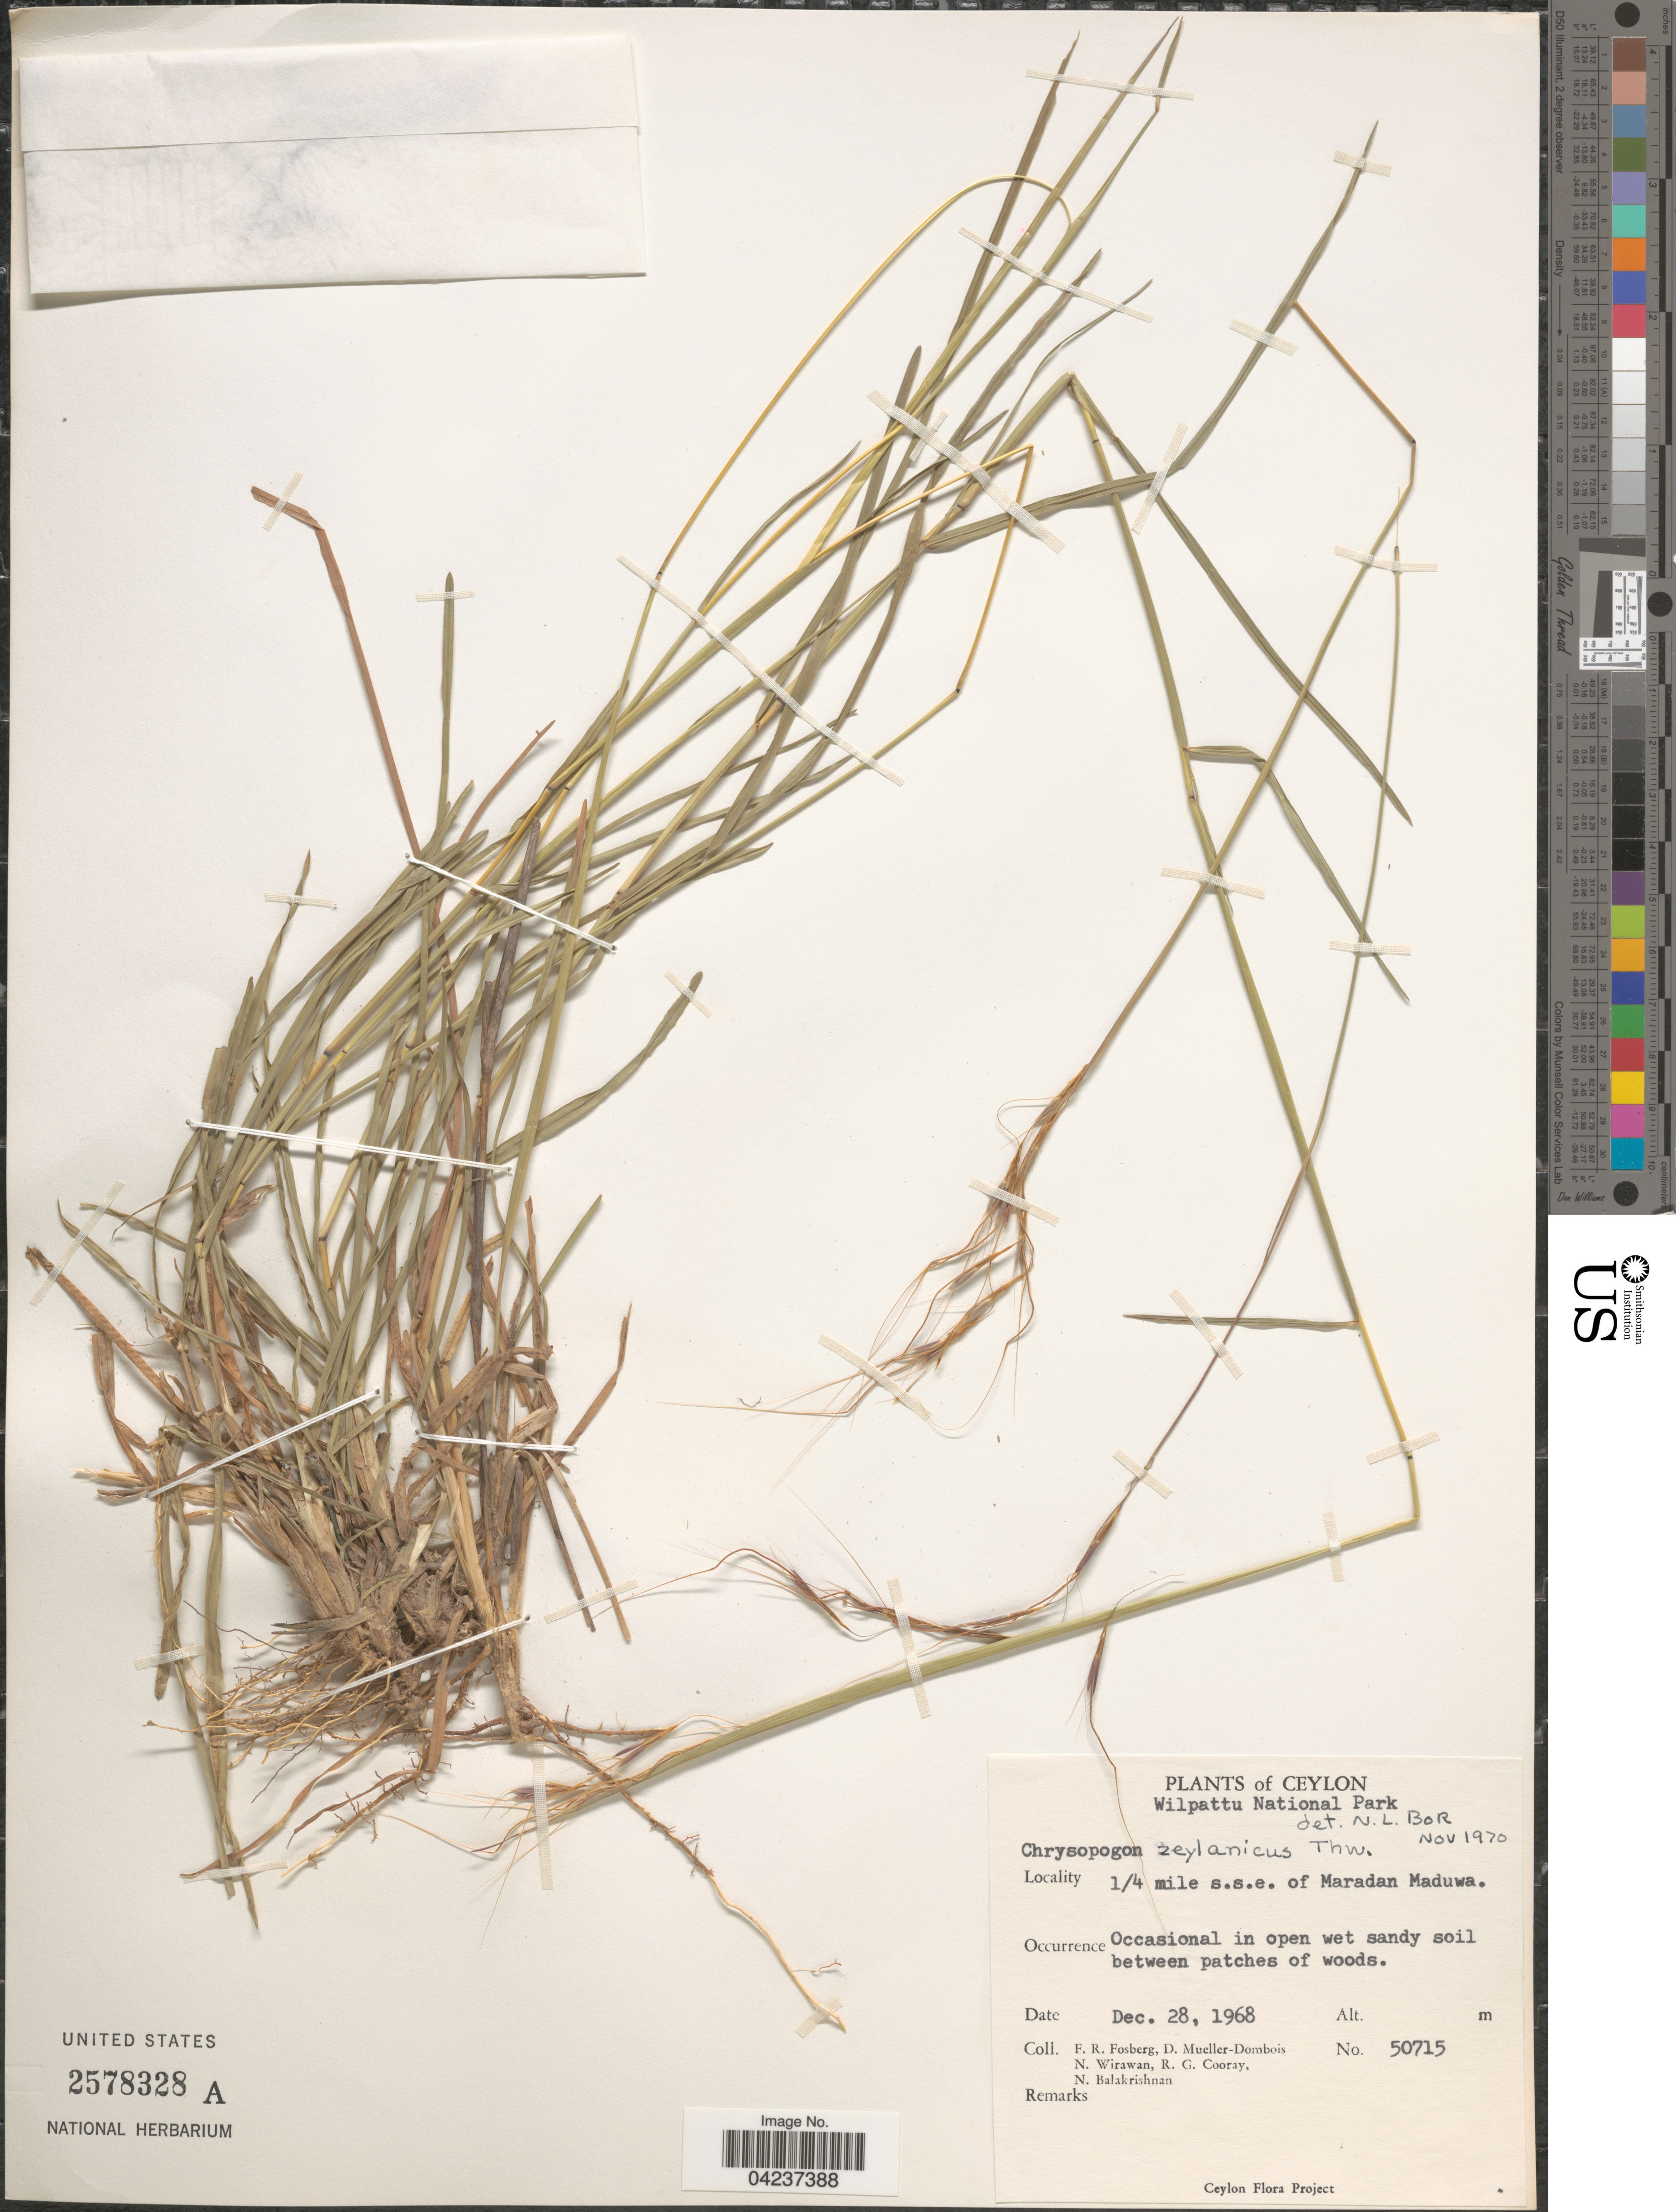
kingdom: Plantae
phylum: Tracheophyta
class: Liliopsida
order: Poales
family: Poaceae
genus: Chrysopogon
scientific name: Chrysopogon nodulibarbis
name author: (Hochst. ex Steud.) Henr.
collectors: F. R. Fosberg, D. Mueller-Dombois, N. Wirawan, R. Cooray & N. Balakrishnan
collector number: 50715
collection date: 1968-12-28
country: Sri Lanka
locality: Ceylon. Wilpattu National Park. 1/4 mile s.s.e. of Maradan Maduwa.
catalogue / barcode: US 2578328A